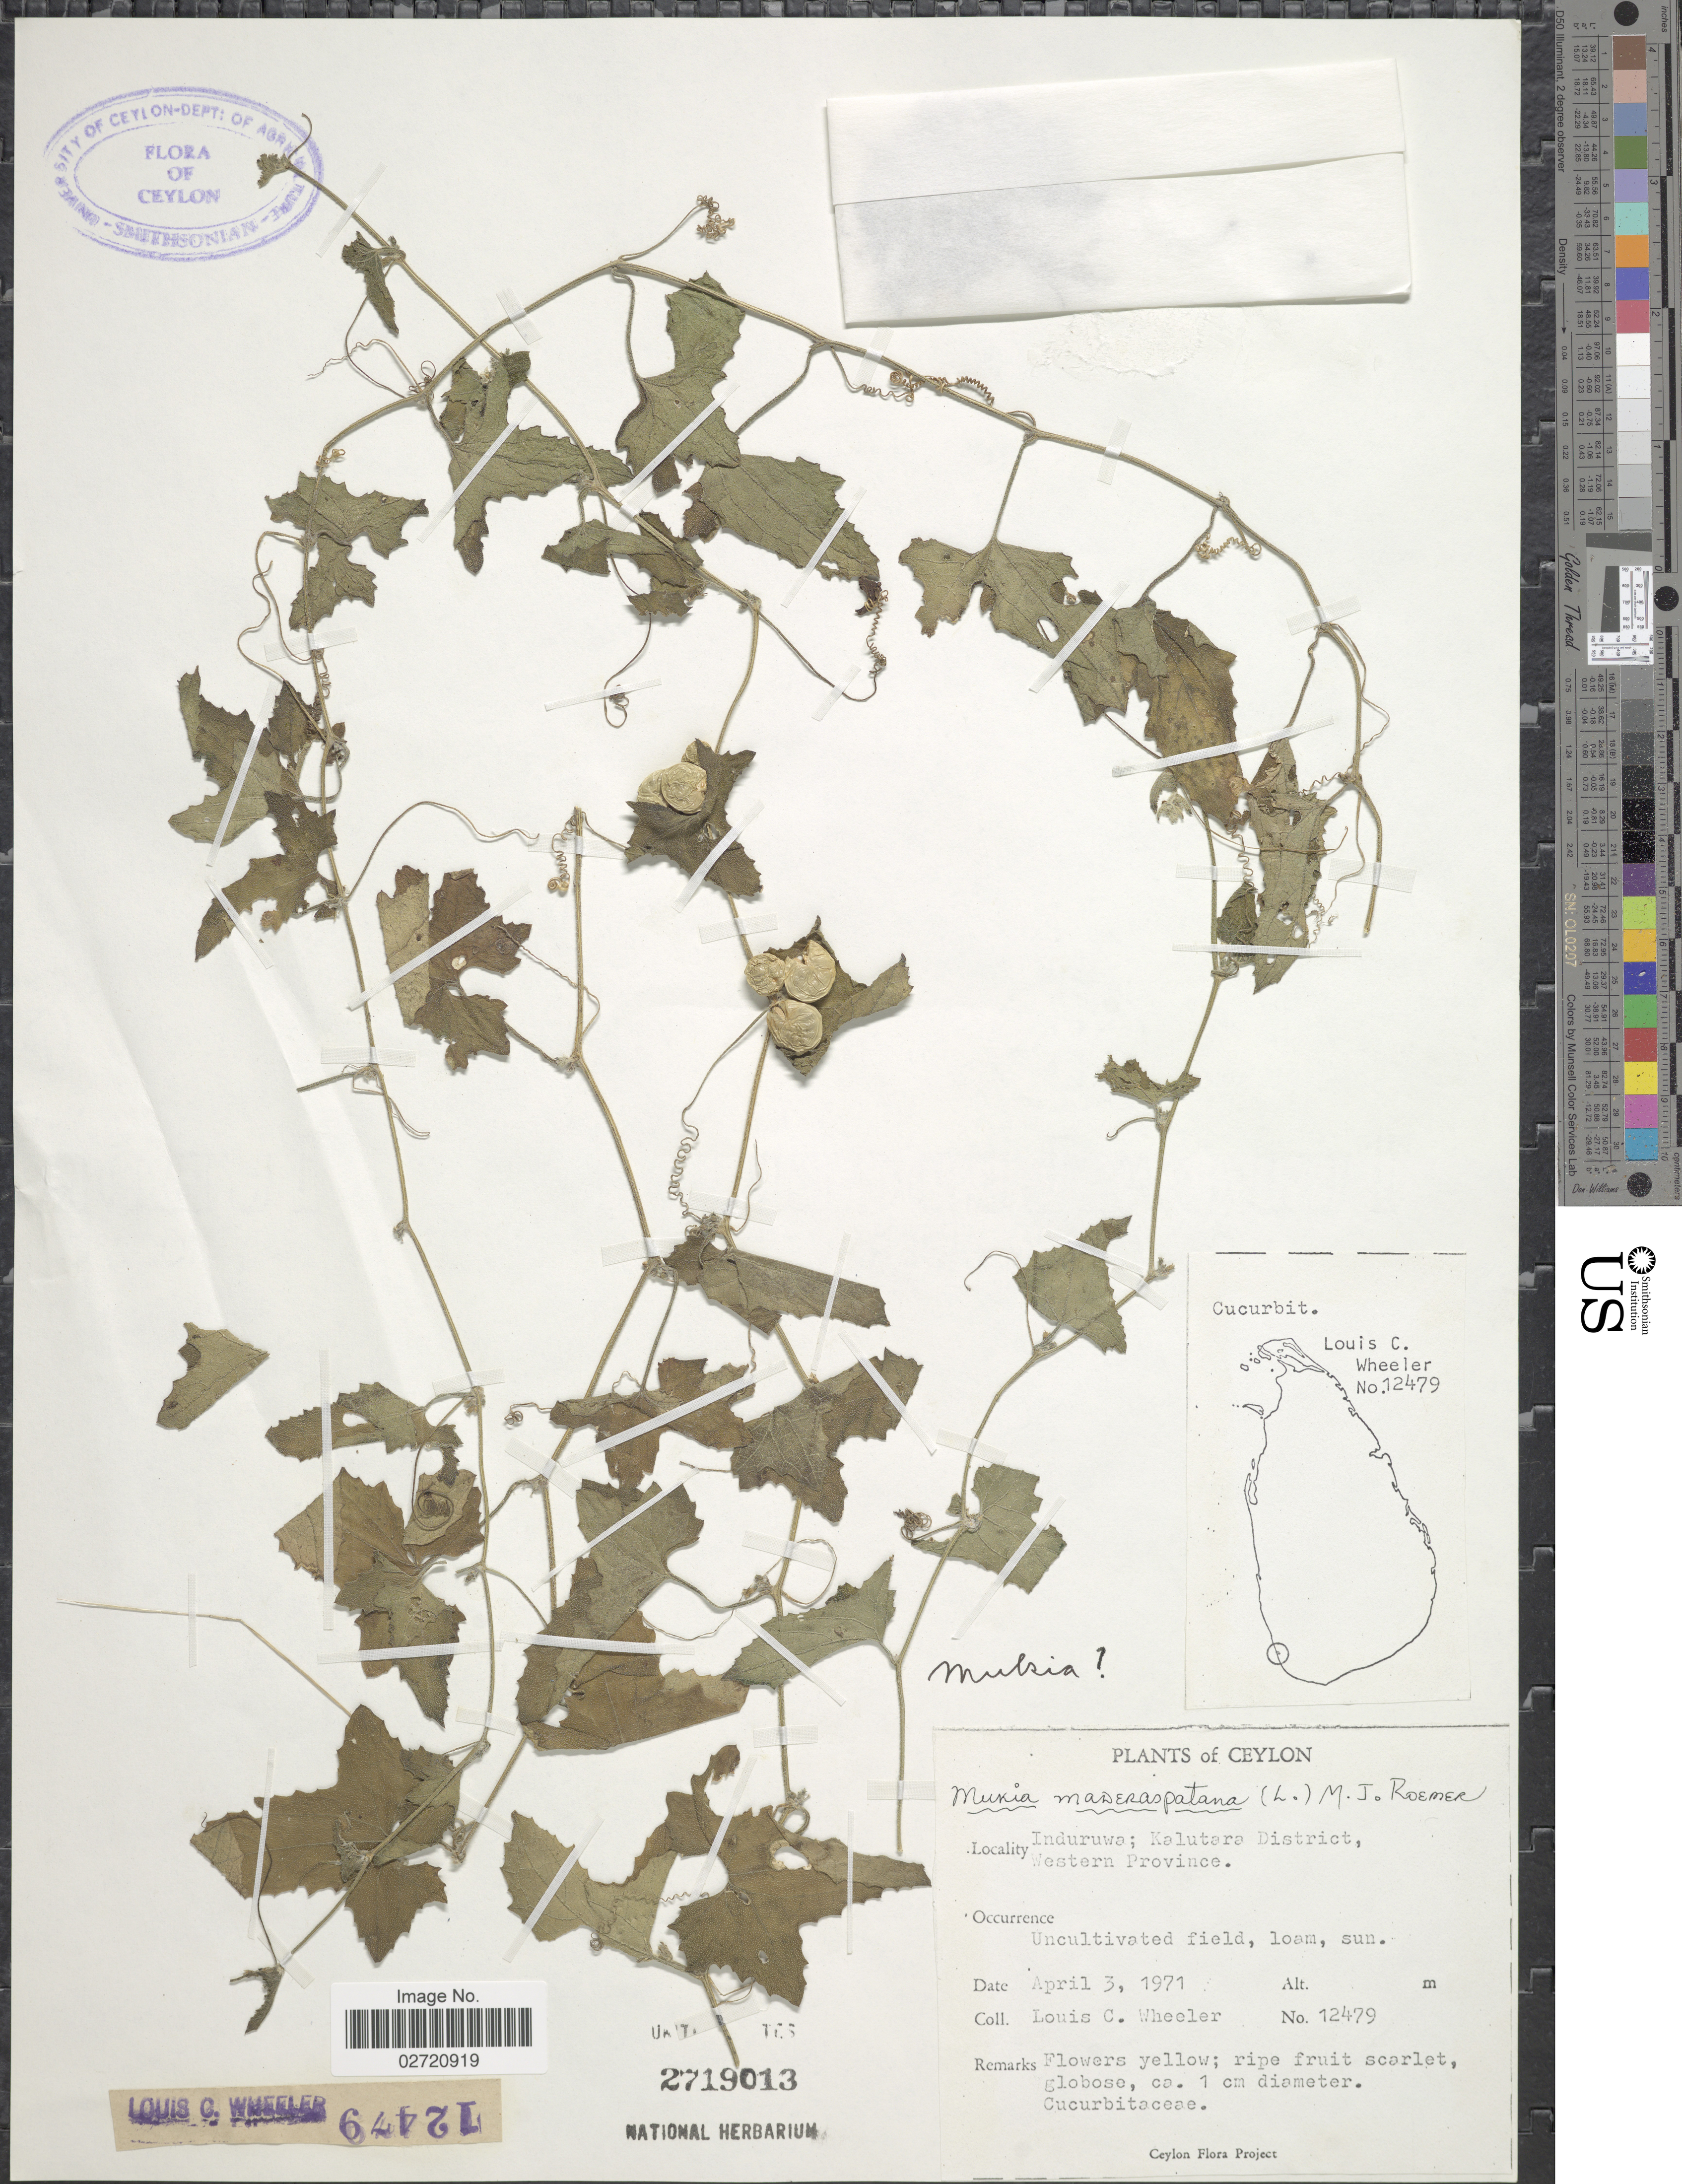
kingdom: Plantae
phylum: Tracheophyta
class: Magnoliopsida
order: Cucurbitales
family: Cucurbitaceae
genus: Cucumis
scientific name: Cucumis maderaspatanus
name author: L.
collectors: L. C. Wheeler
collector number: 12479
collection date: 1971-04-03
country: Sri Lanka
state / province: Western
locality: Ceylon. Induruwa; Kalutara District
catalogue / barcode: US 2719013